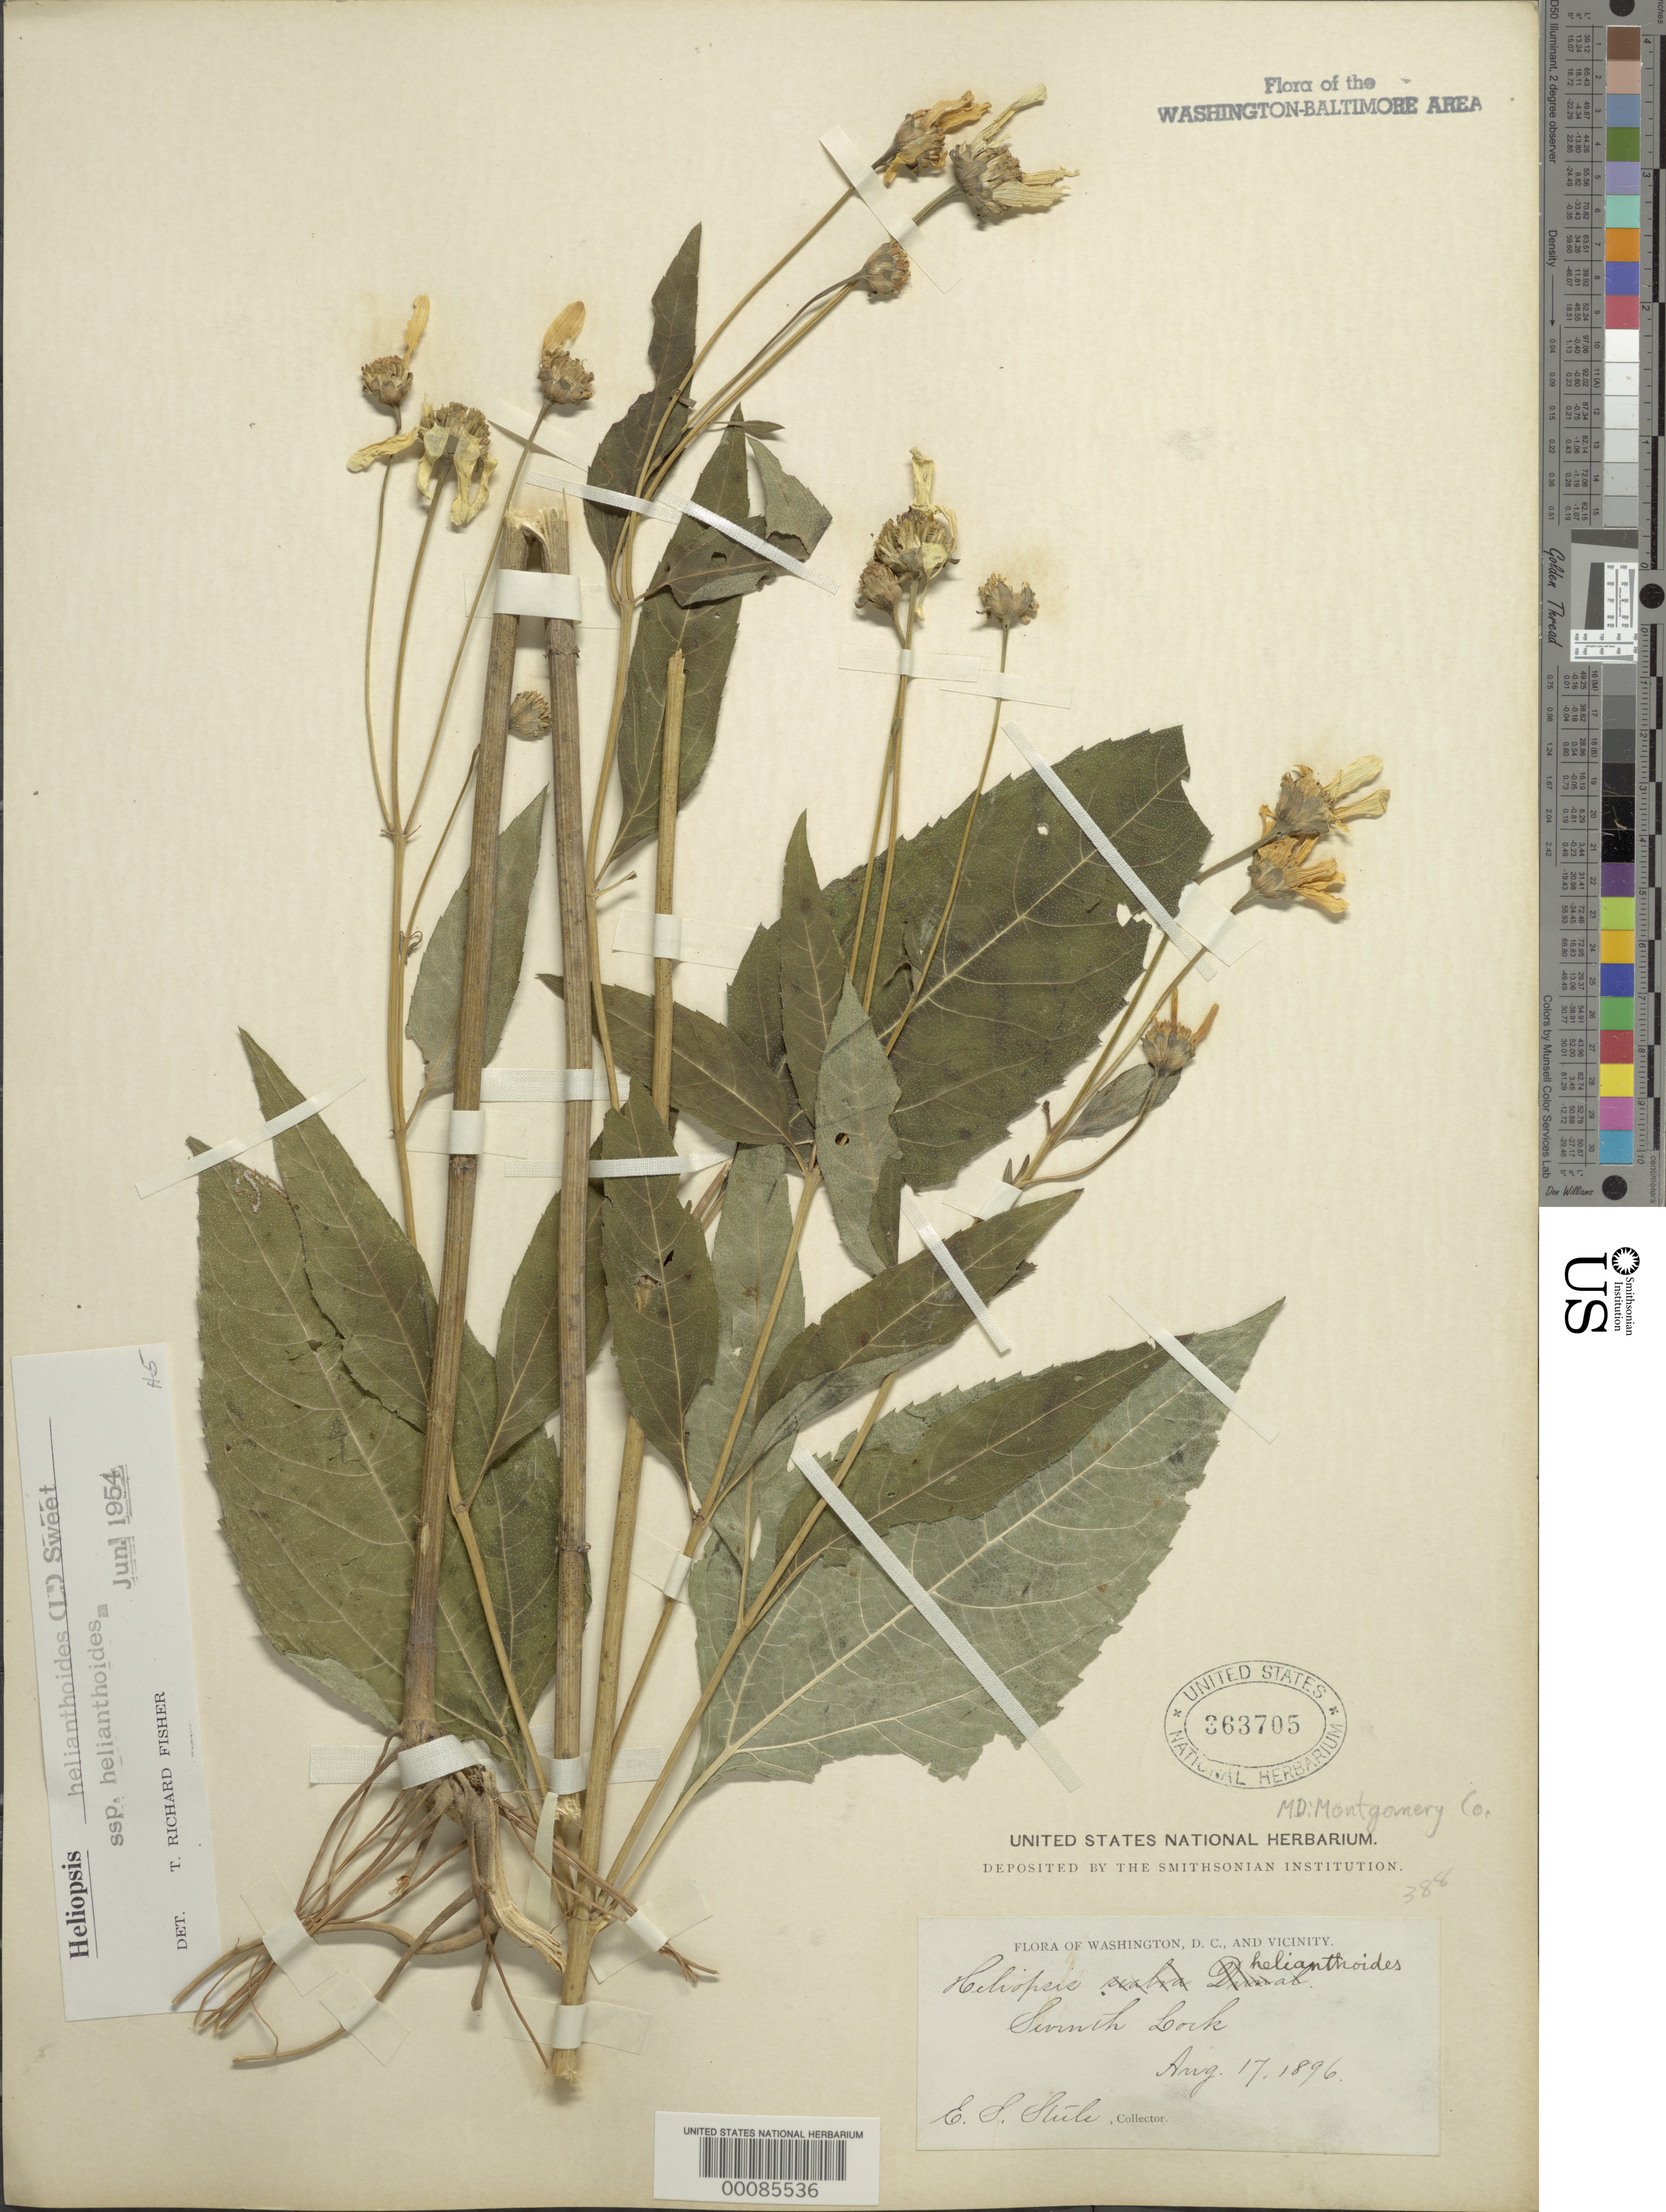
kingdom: Plantae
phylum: Tracheophyta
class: Magnoliopsida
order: Asterales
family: Asteraceae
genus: Heliopsis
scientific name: Heliopsis helianthoides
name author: (L.) Sweet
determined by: Fisher, T. R.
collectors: E. Steele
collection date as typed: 17 Aug 1896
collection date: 1896-08-17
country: United States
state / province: Maryland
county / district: Montgomery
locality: Seventh Lock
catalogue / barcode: US 363705